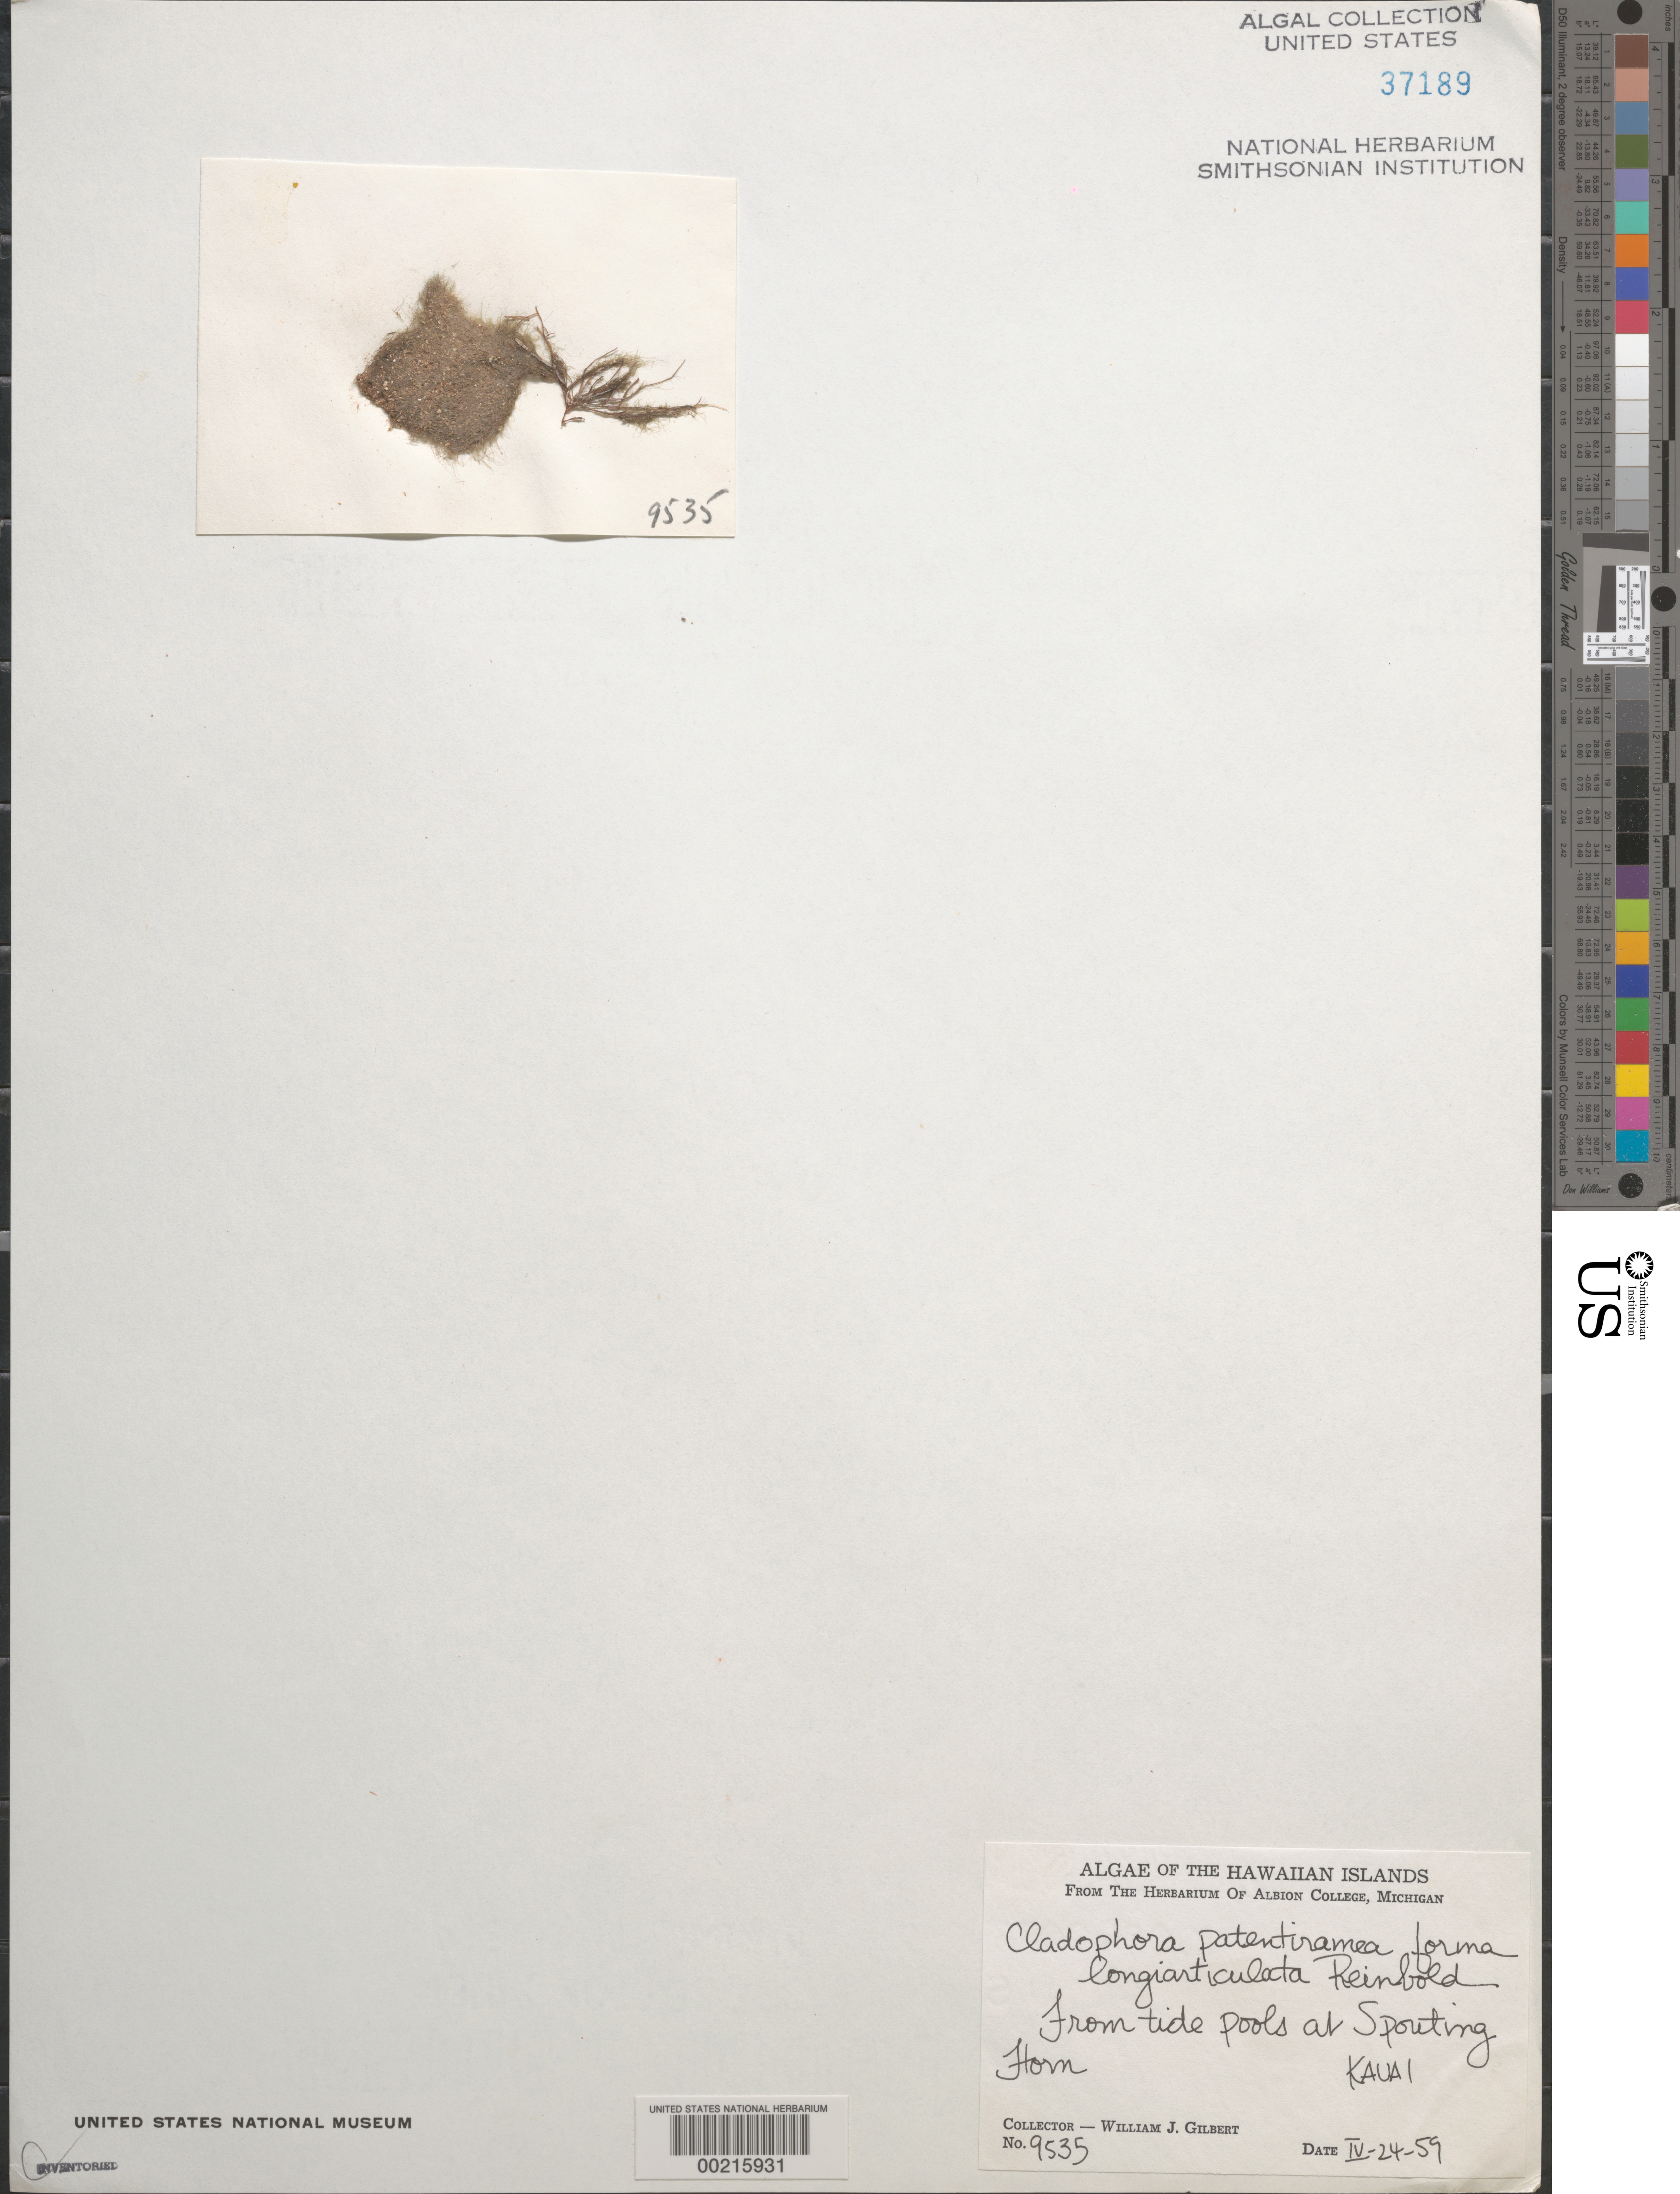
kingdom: Plantae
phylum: Chlorophyta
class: Ulvophyceae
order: Cladophorales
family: Cladophoraceae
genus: Cladophora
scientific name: Cladophora patentiramea f. longiarticulata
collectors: W. J. Gilbert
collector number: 9535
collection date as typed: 24 Apr 1959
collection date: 1959-04-24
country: United States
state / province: Hawaii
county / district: Kauai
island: Kaua'i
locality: Spouting Horn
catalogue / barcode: US 37189